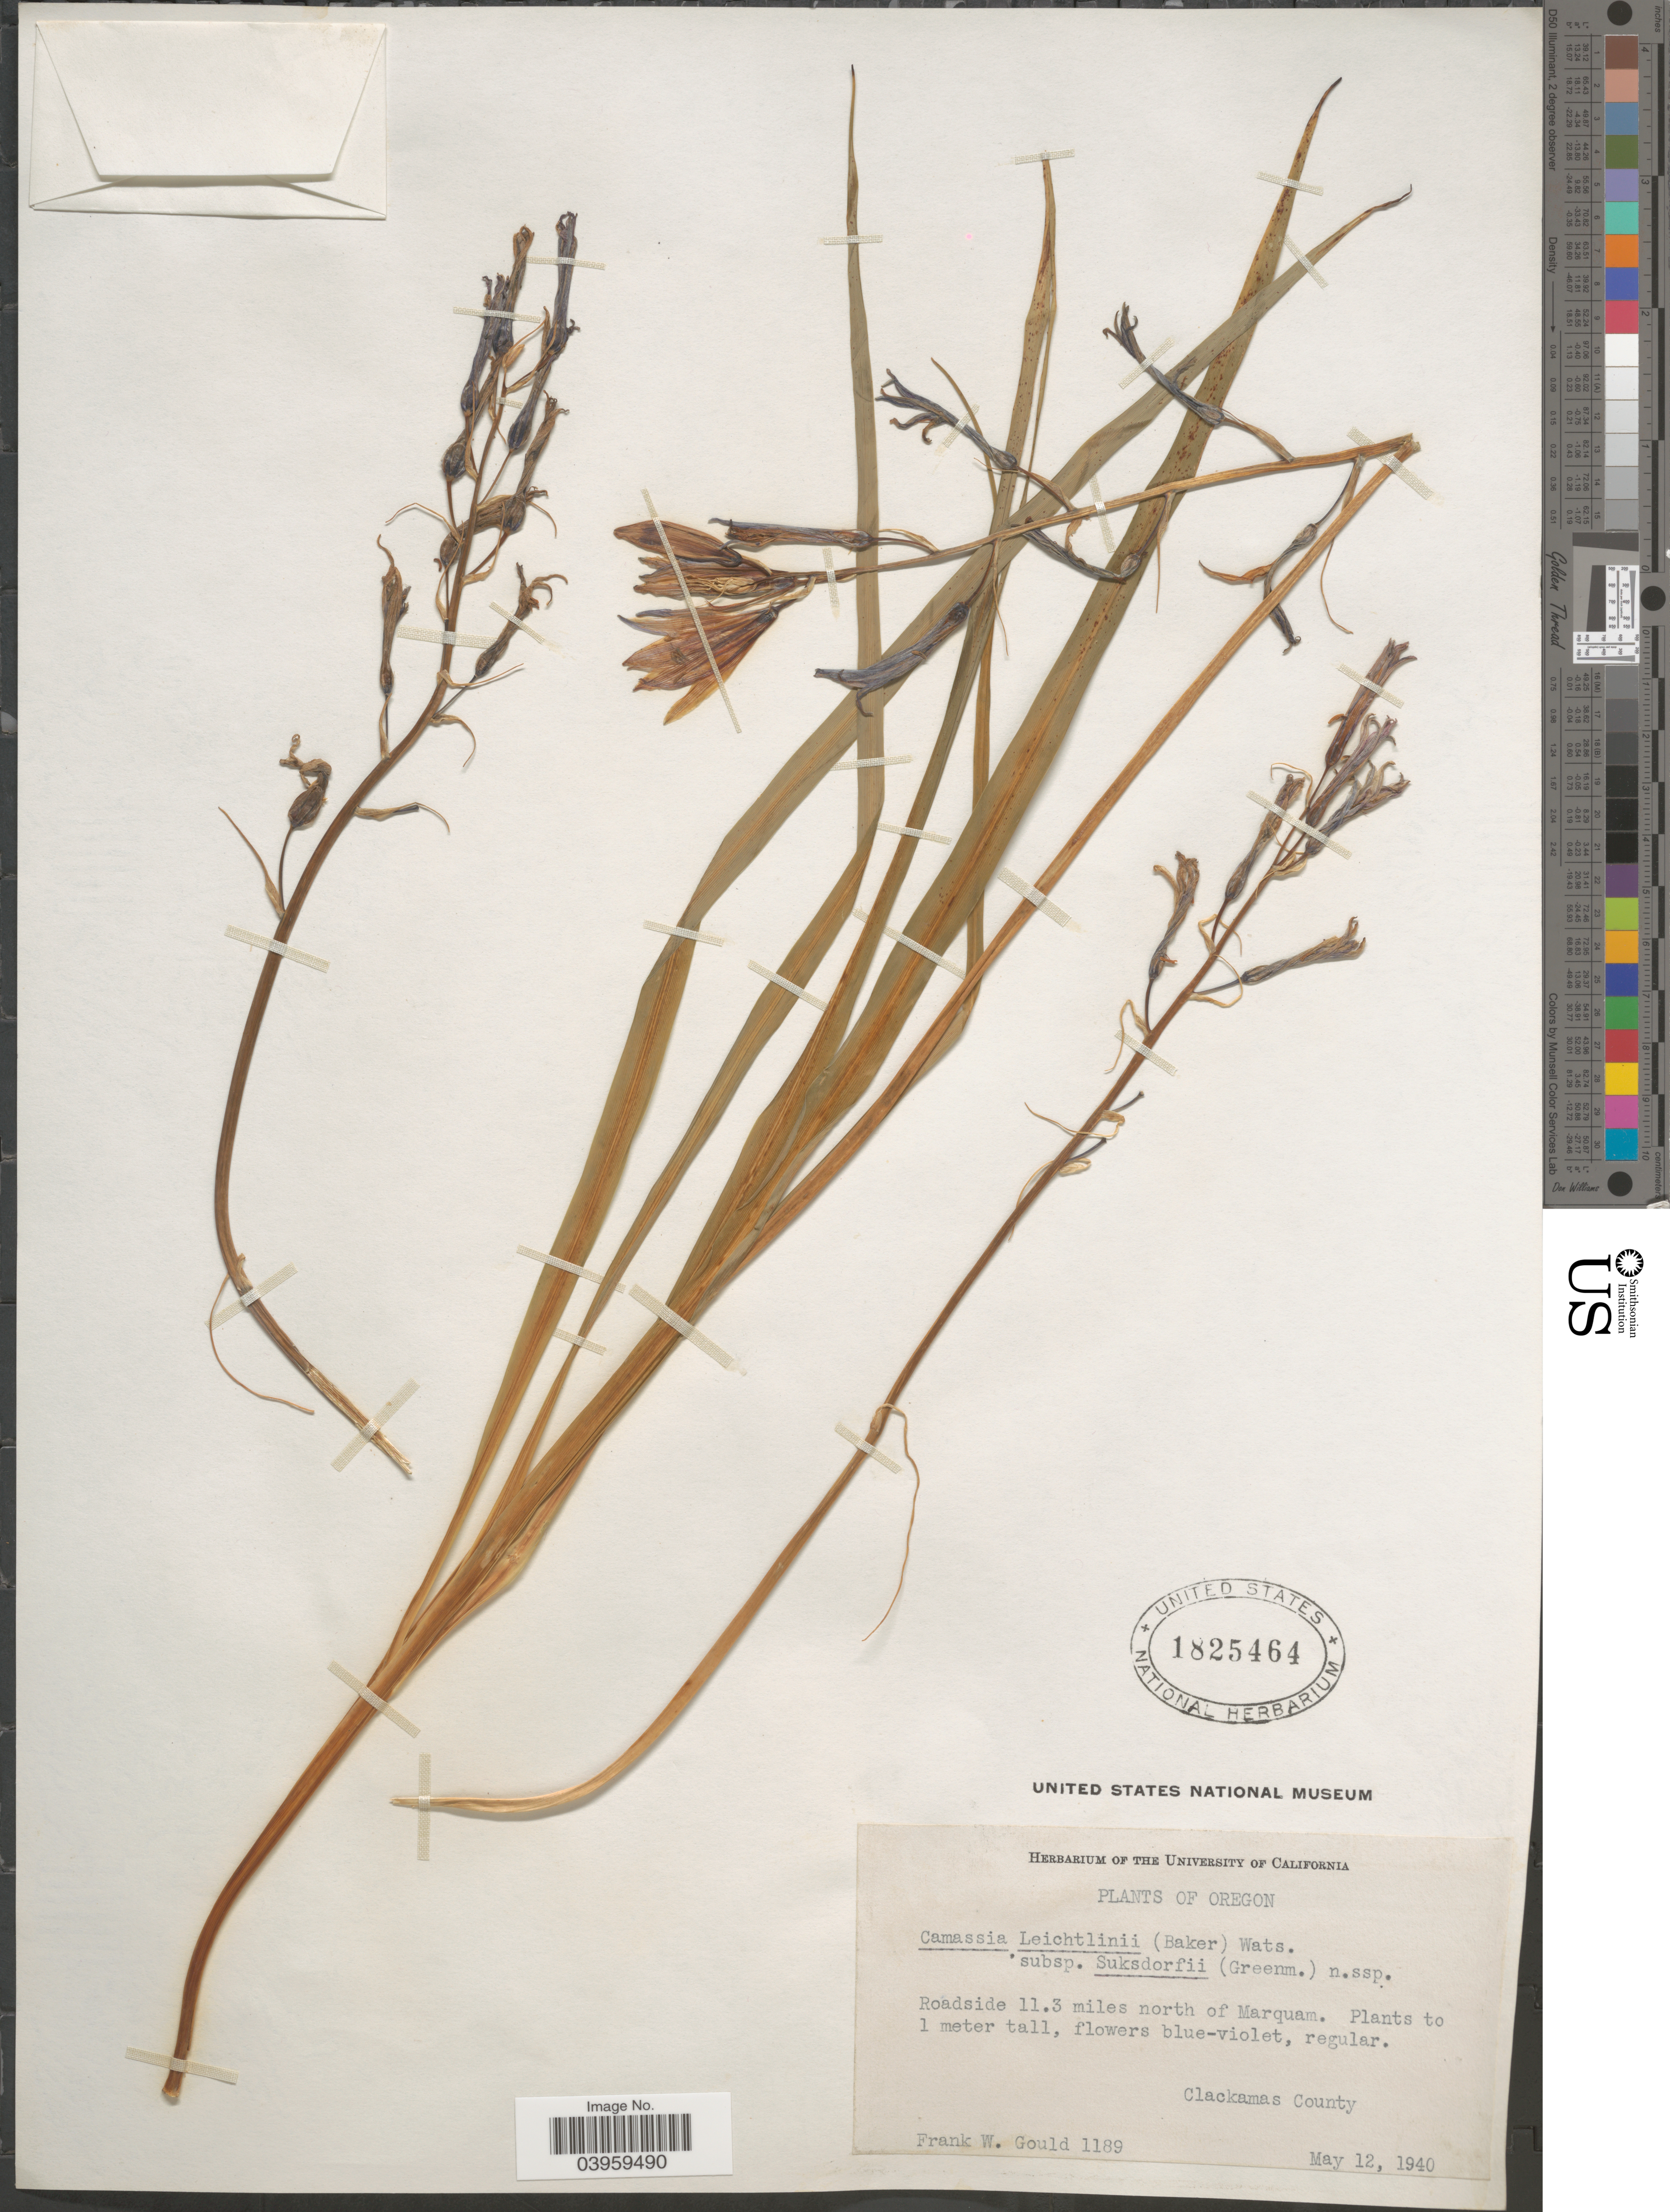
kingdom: Plantae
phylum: Tracheophyta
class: Liliopsida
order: Asparagales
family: Asparagaceae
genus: Camassia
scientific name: Camassia leichtlinii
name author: (Baker) S. Watson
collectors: F. W. Gould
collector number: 1189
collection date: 1940-05-12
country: United States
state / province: Oregon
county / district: Clackamas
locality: Roadside 11.3 miles north of Marquam. Clackamas County.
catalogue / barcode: US 1825464